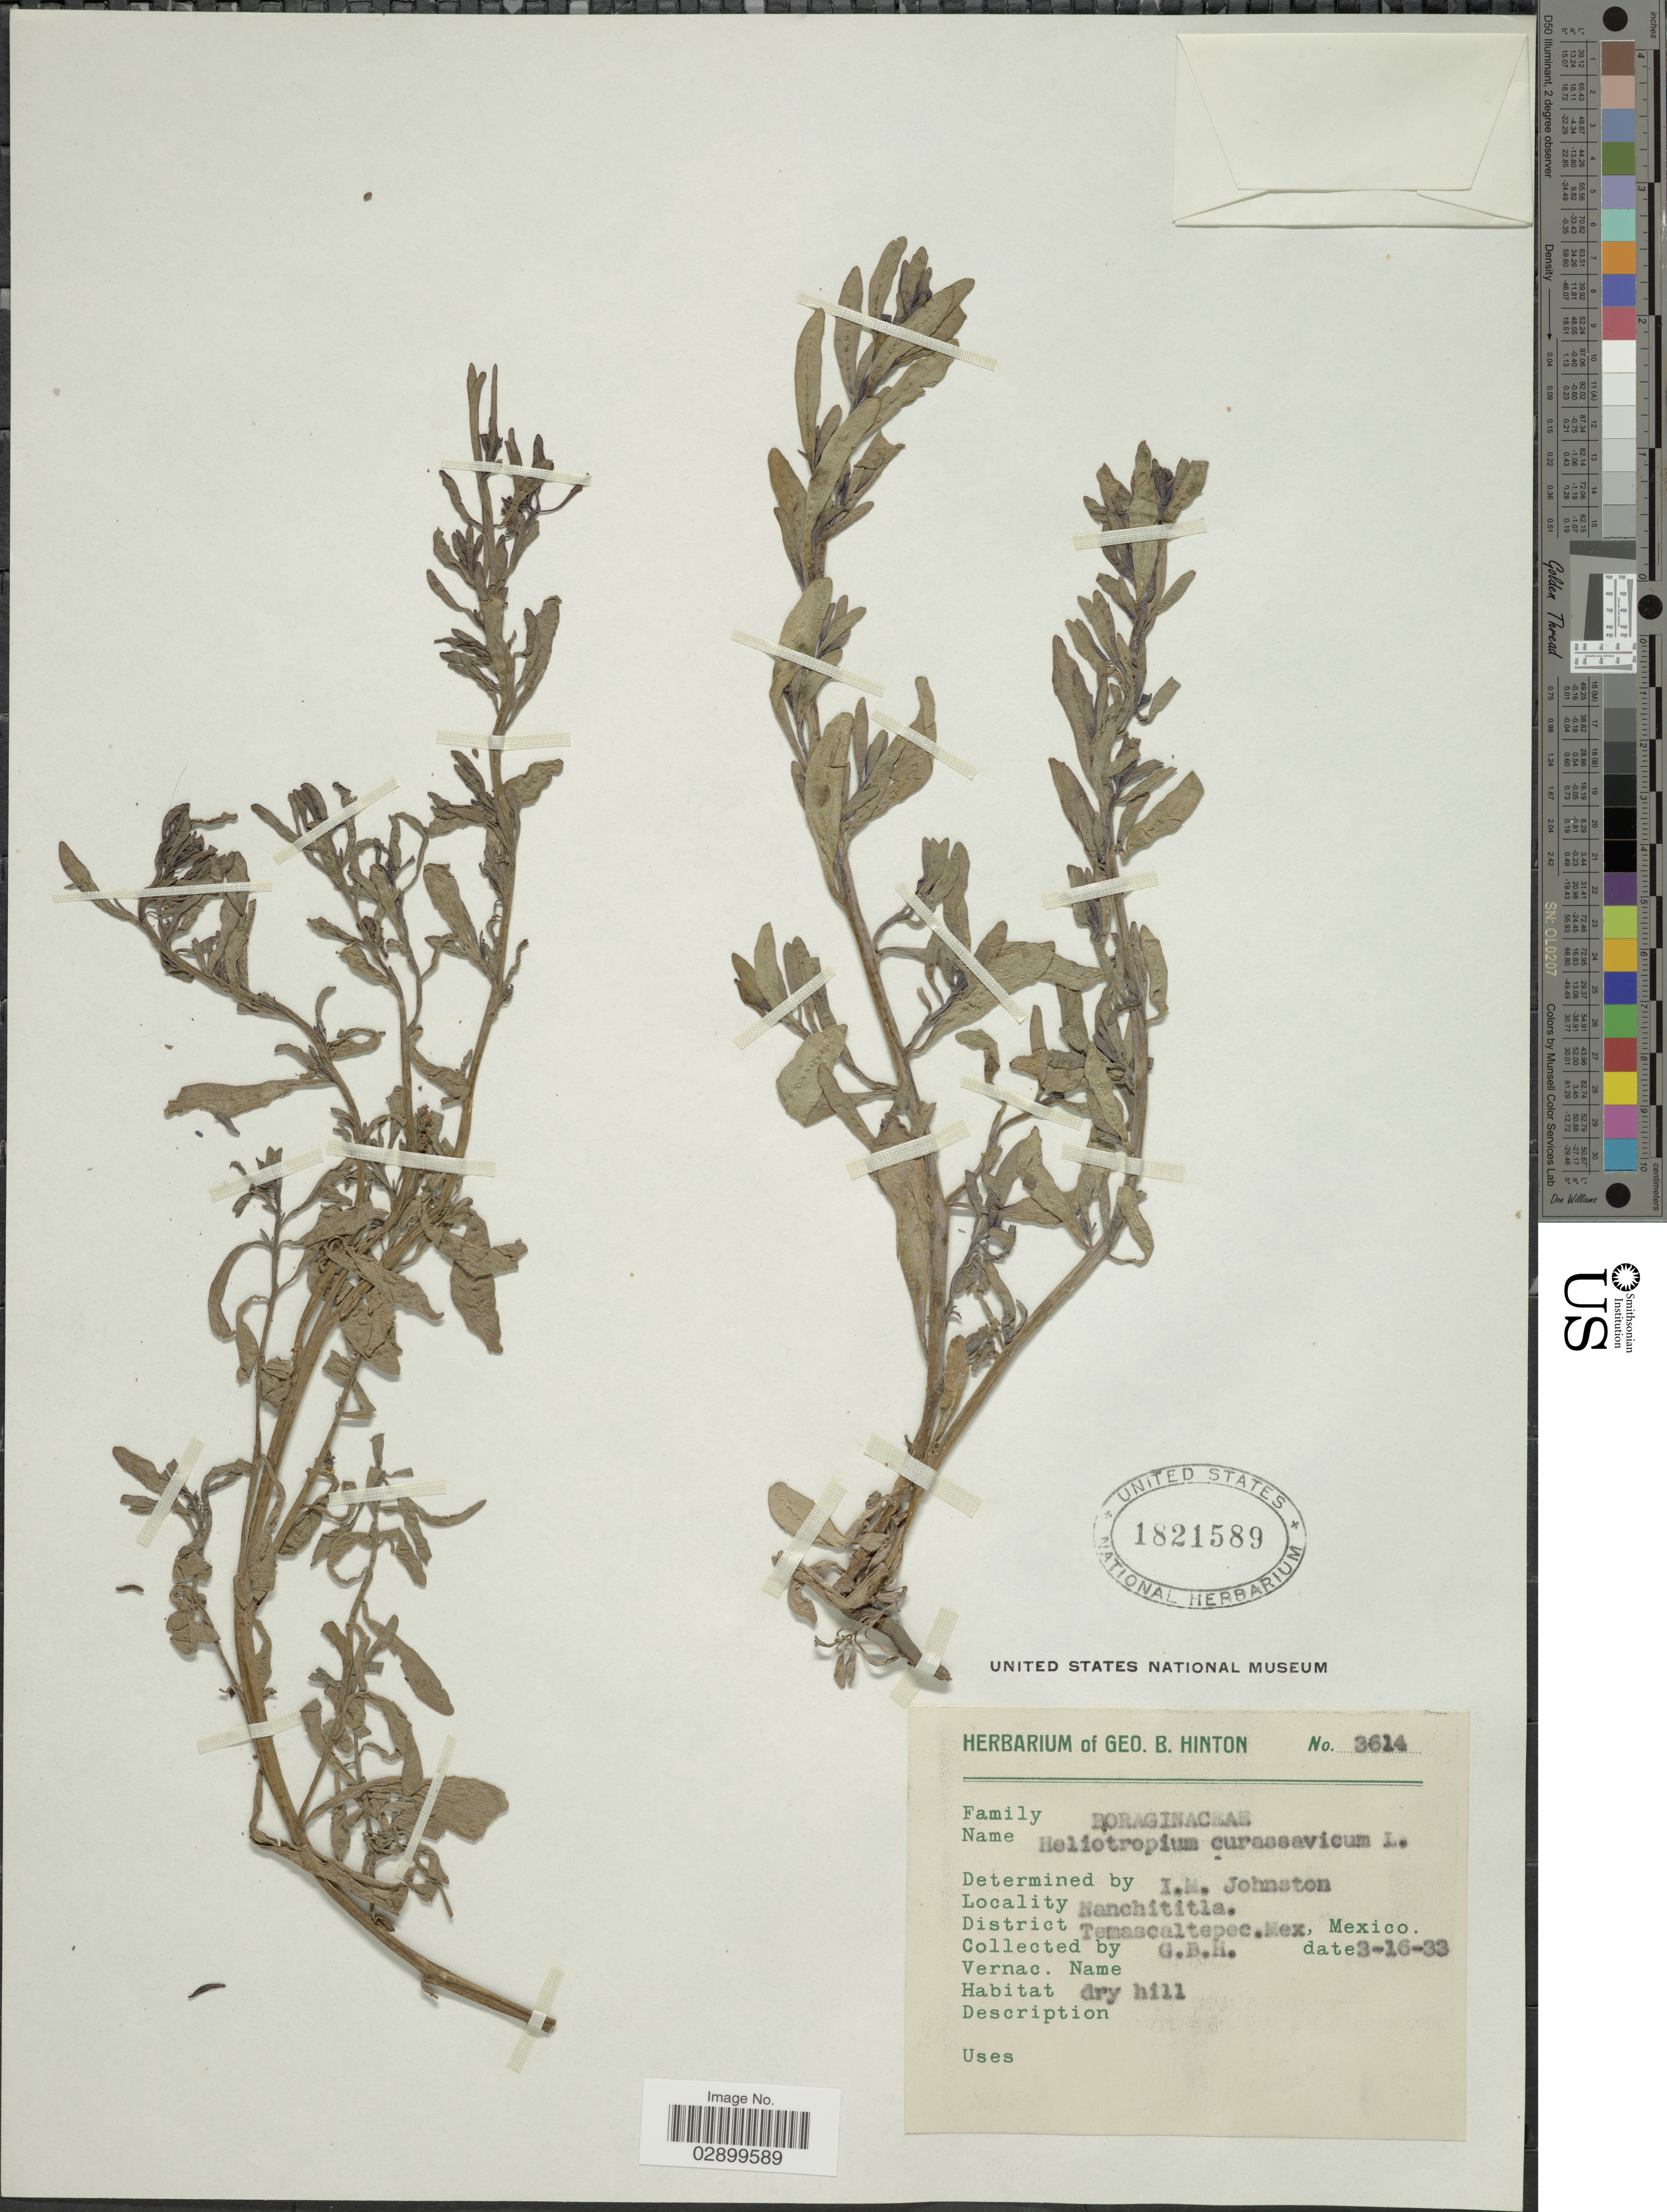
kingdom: Plantae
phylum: Tracheophyta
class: Magnoliopsida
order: Boraginales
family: Heliotropiaceae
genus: Heliotropium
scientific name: Heliotropium curassavicum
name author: L.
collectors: G. B. Hinton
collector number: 3614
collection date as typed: Transcribed d/m/y: 16/3/33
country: Mexico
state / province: México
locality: Nanchititla, District Temascaltepec.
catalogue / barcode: US 1821589